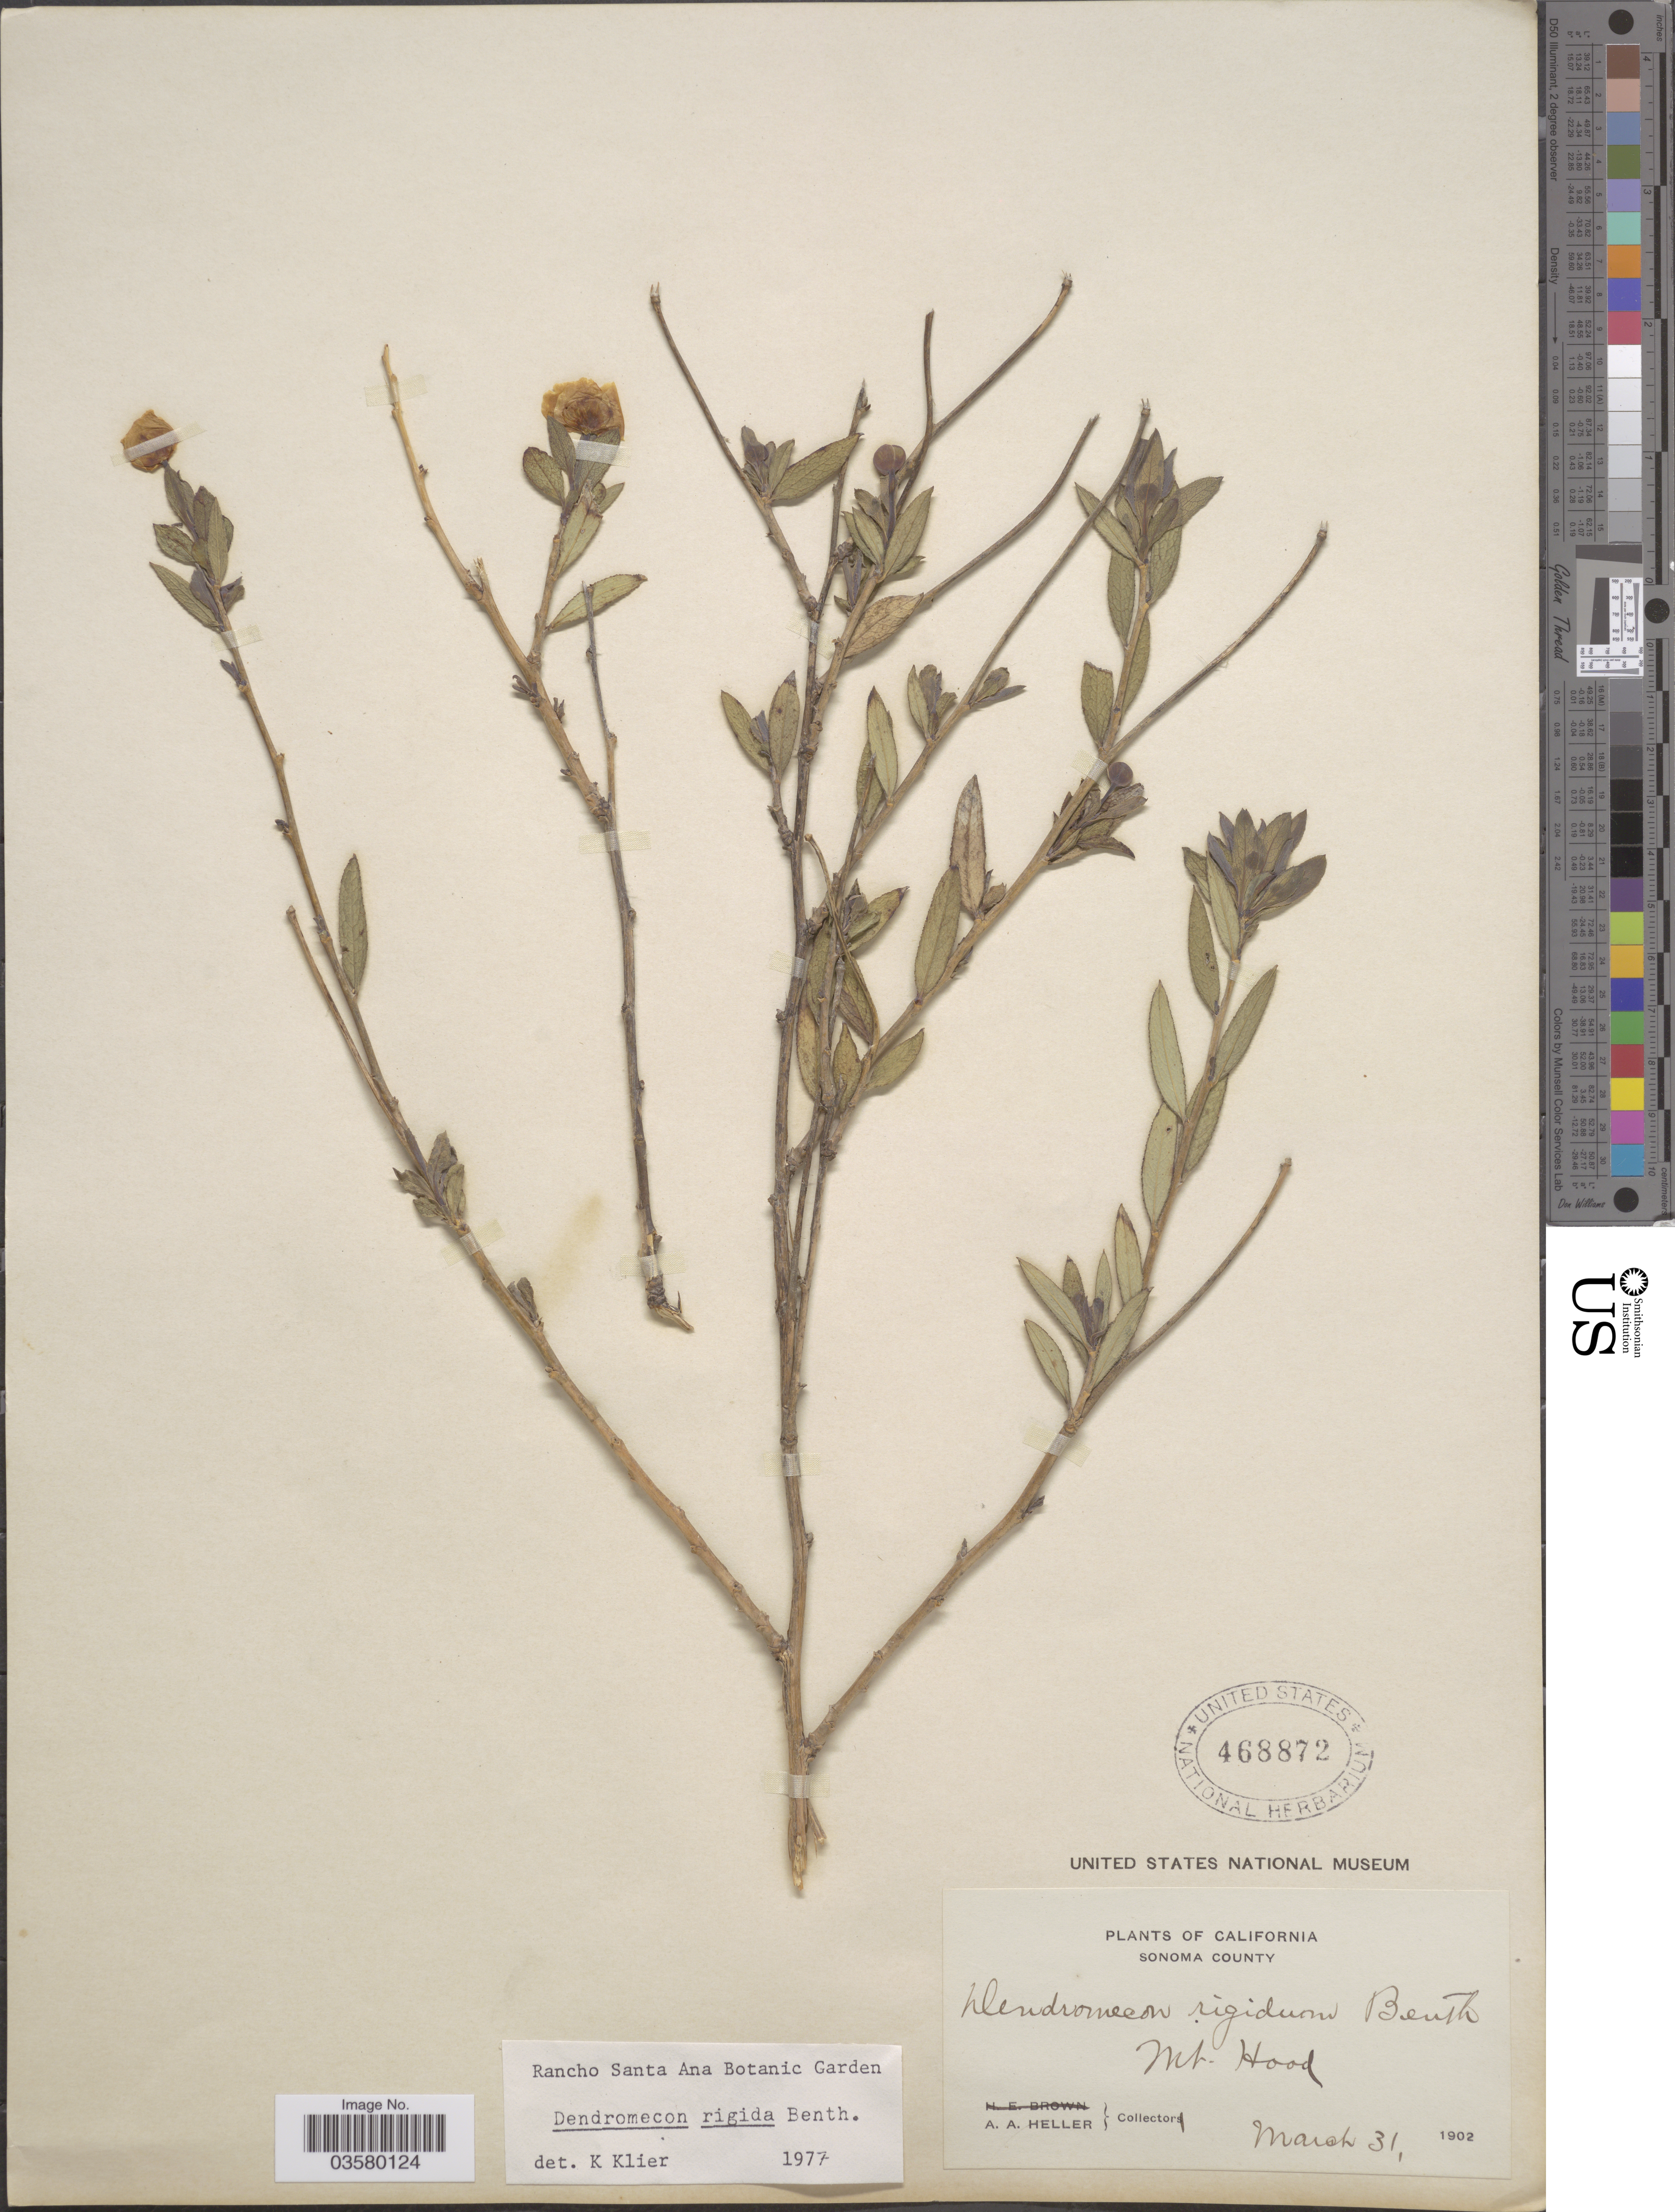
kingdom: Plantae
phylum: Tracheophyta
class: Magnoliopsida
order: Ranunculales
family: Papaveraceae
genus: Dendromecon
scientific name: Dendromecon rigida subsp. rigida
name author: Benth.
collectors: A. A. Heller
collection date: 1902-03-31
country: United States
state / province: California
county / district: Sonoma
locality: Sonoma County. Mt. Hood.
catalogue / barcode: US 468872